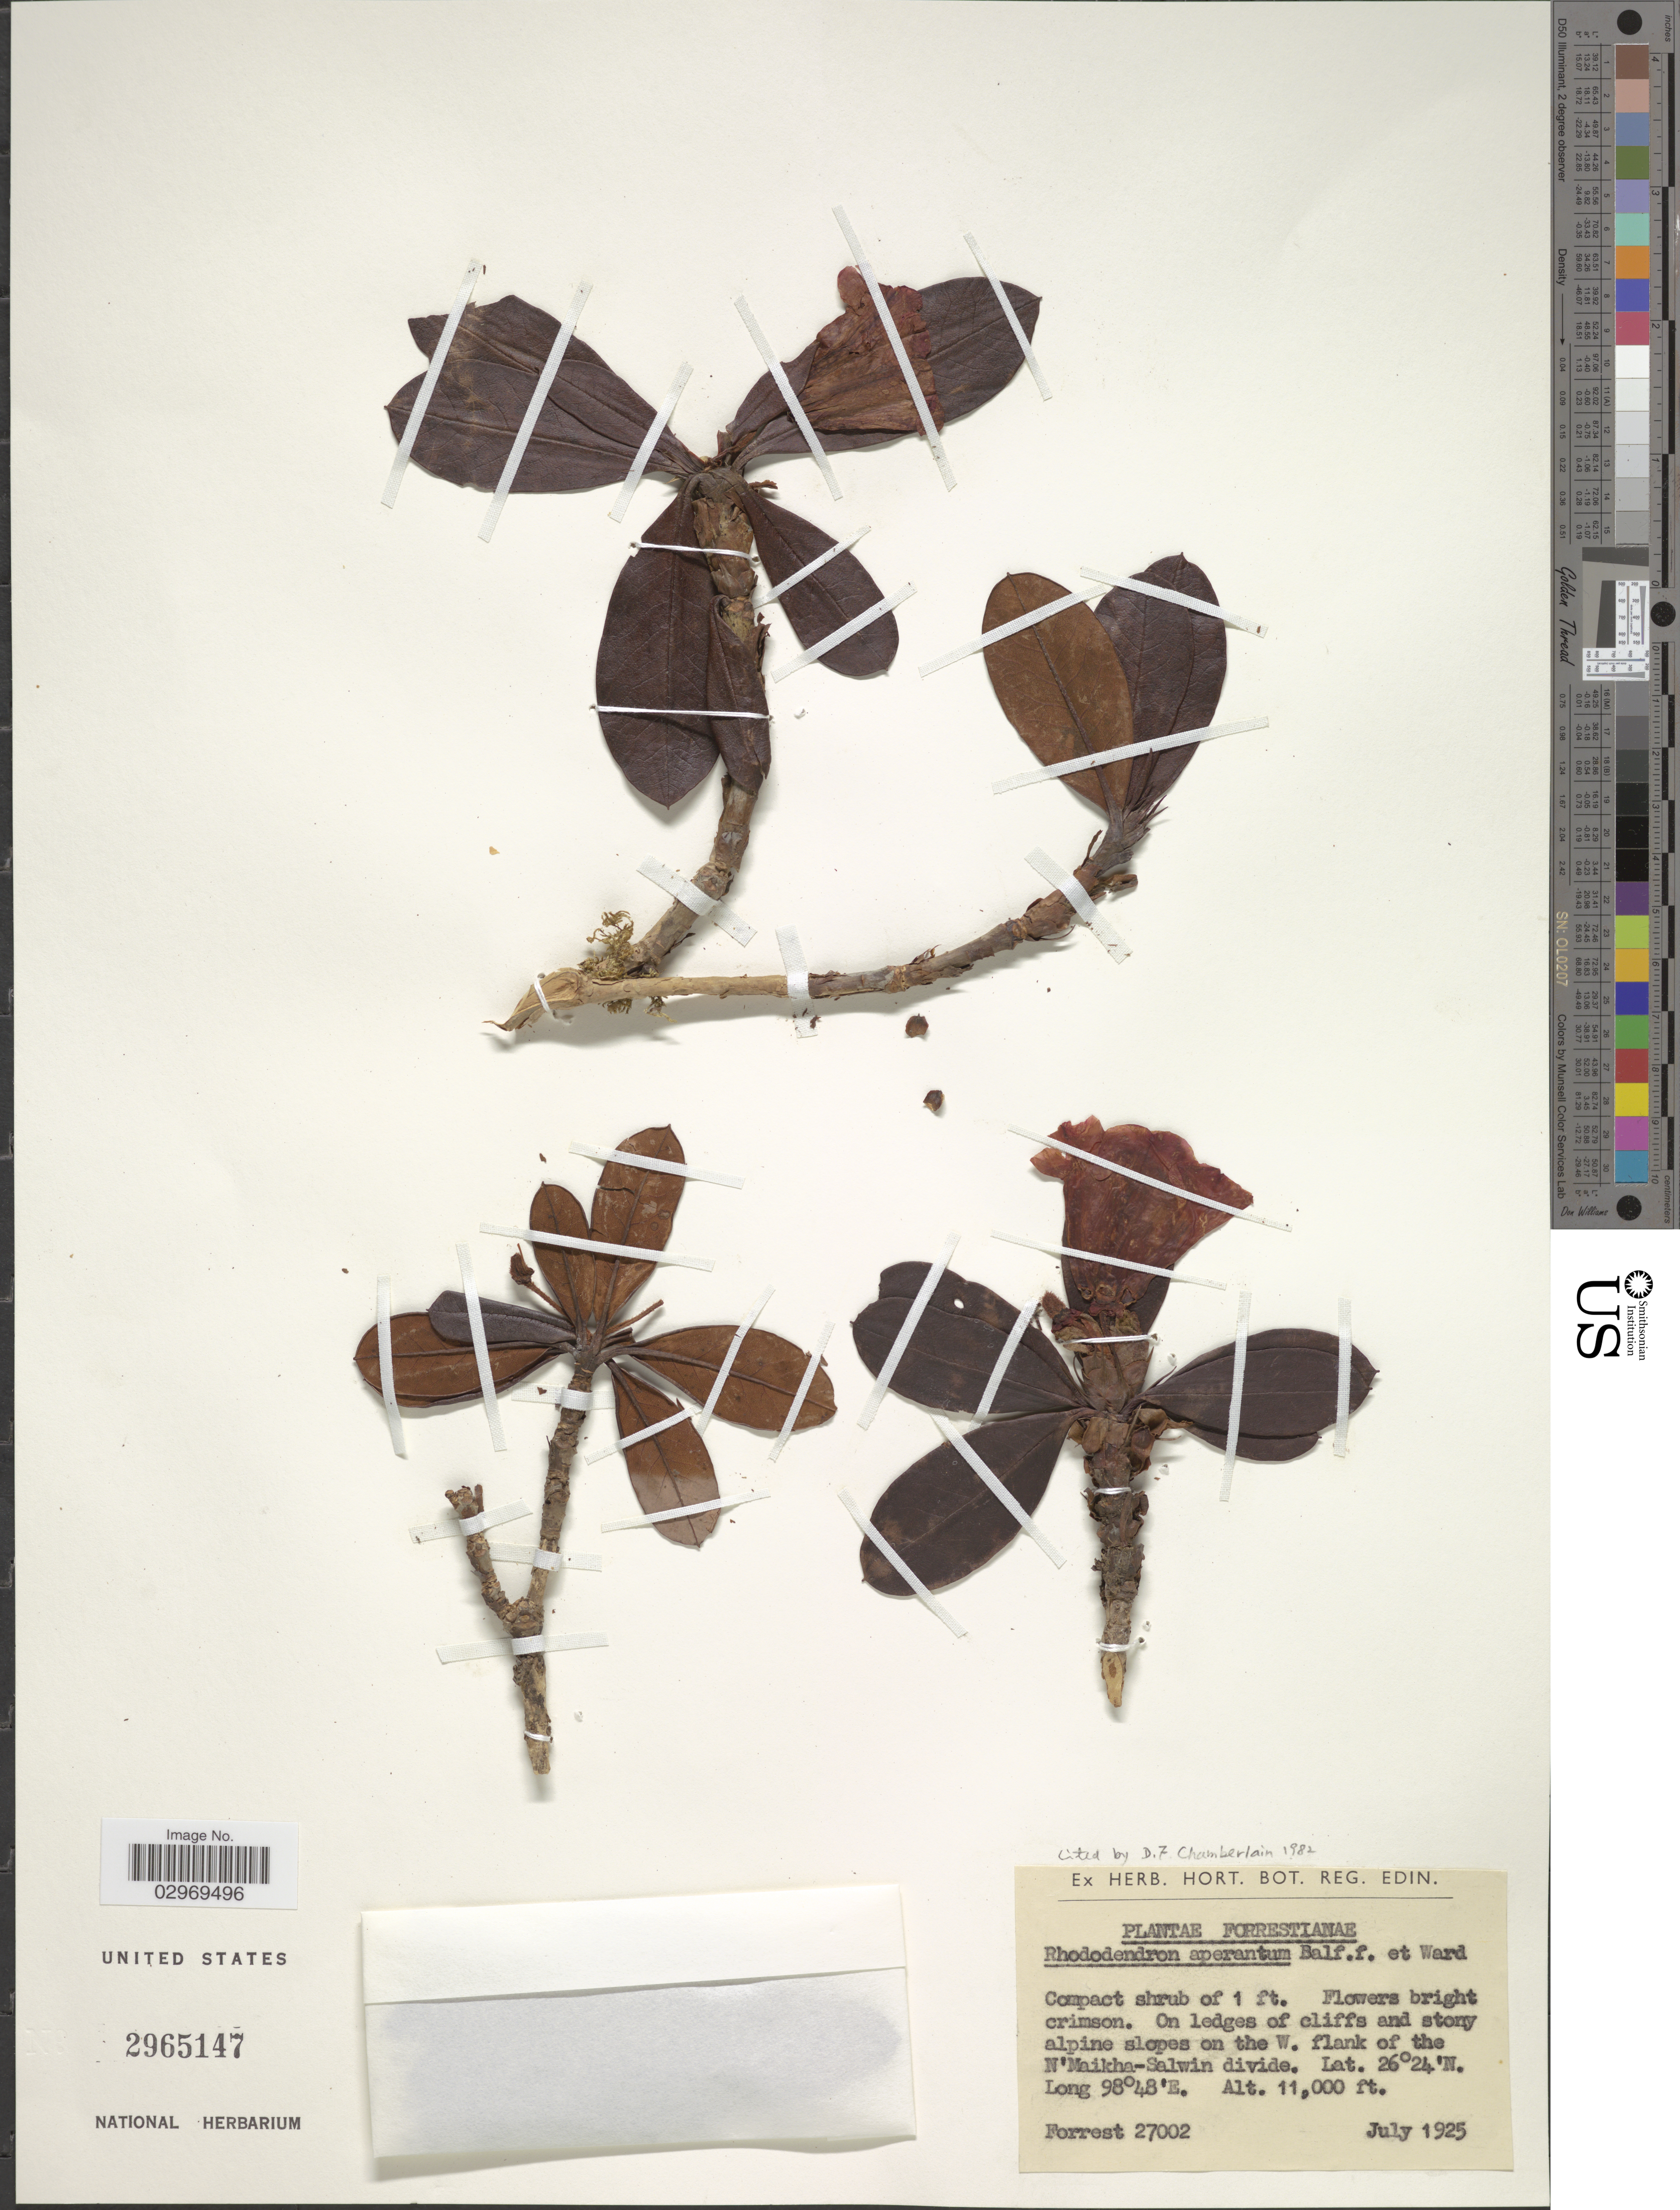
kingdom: Plantae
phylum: Tracheophyta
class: Magnoliopsida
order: Ericales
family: Ericaceae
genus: Rhododendron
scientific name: Rhododendron aperantum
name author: Balf. f. & Ward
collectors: -. Forrest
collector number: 27002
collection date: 1925-07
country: Myanmar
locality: On ledges of cliffs and stony alpine slopes on the W. flank of the N'Maikha-Salwin divide.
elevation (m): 3353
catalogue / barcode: US 2965147